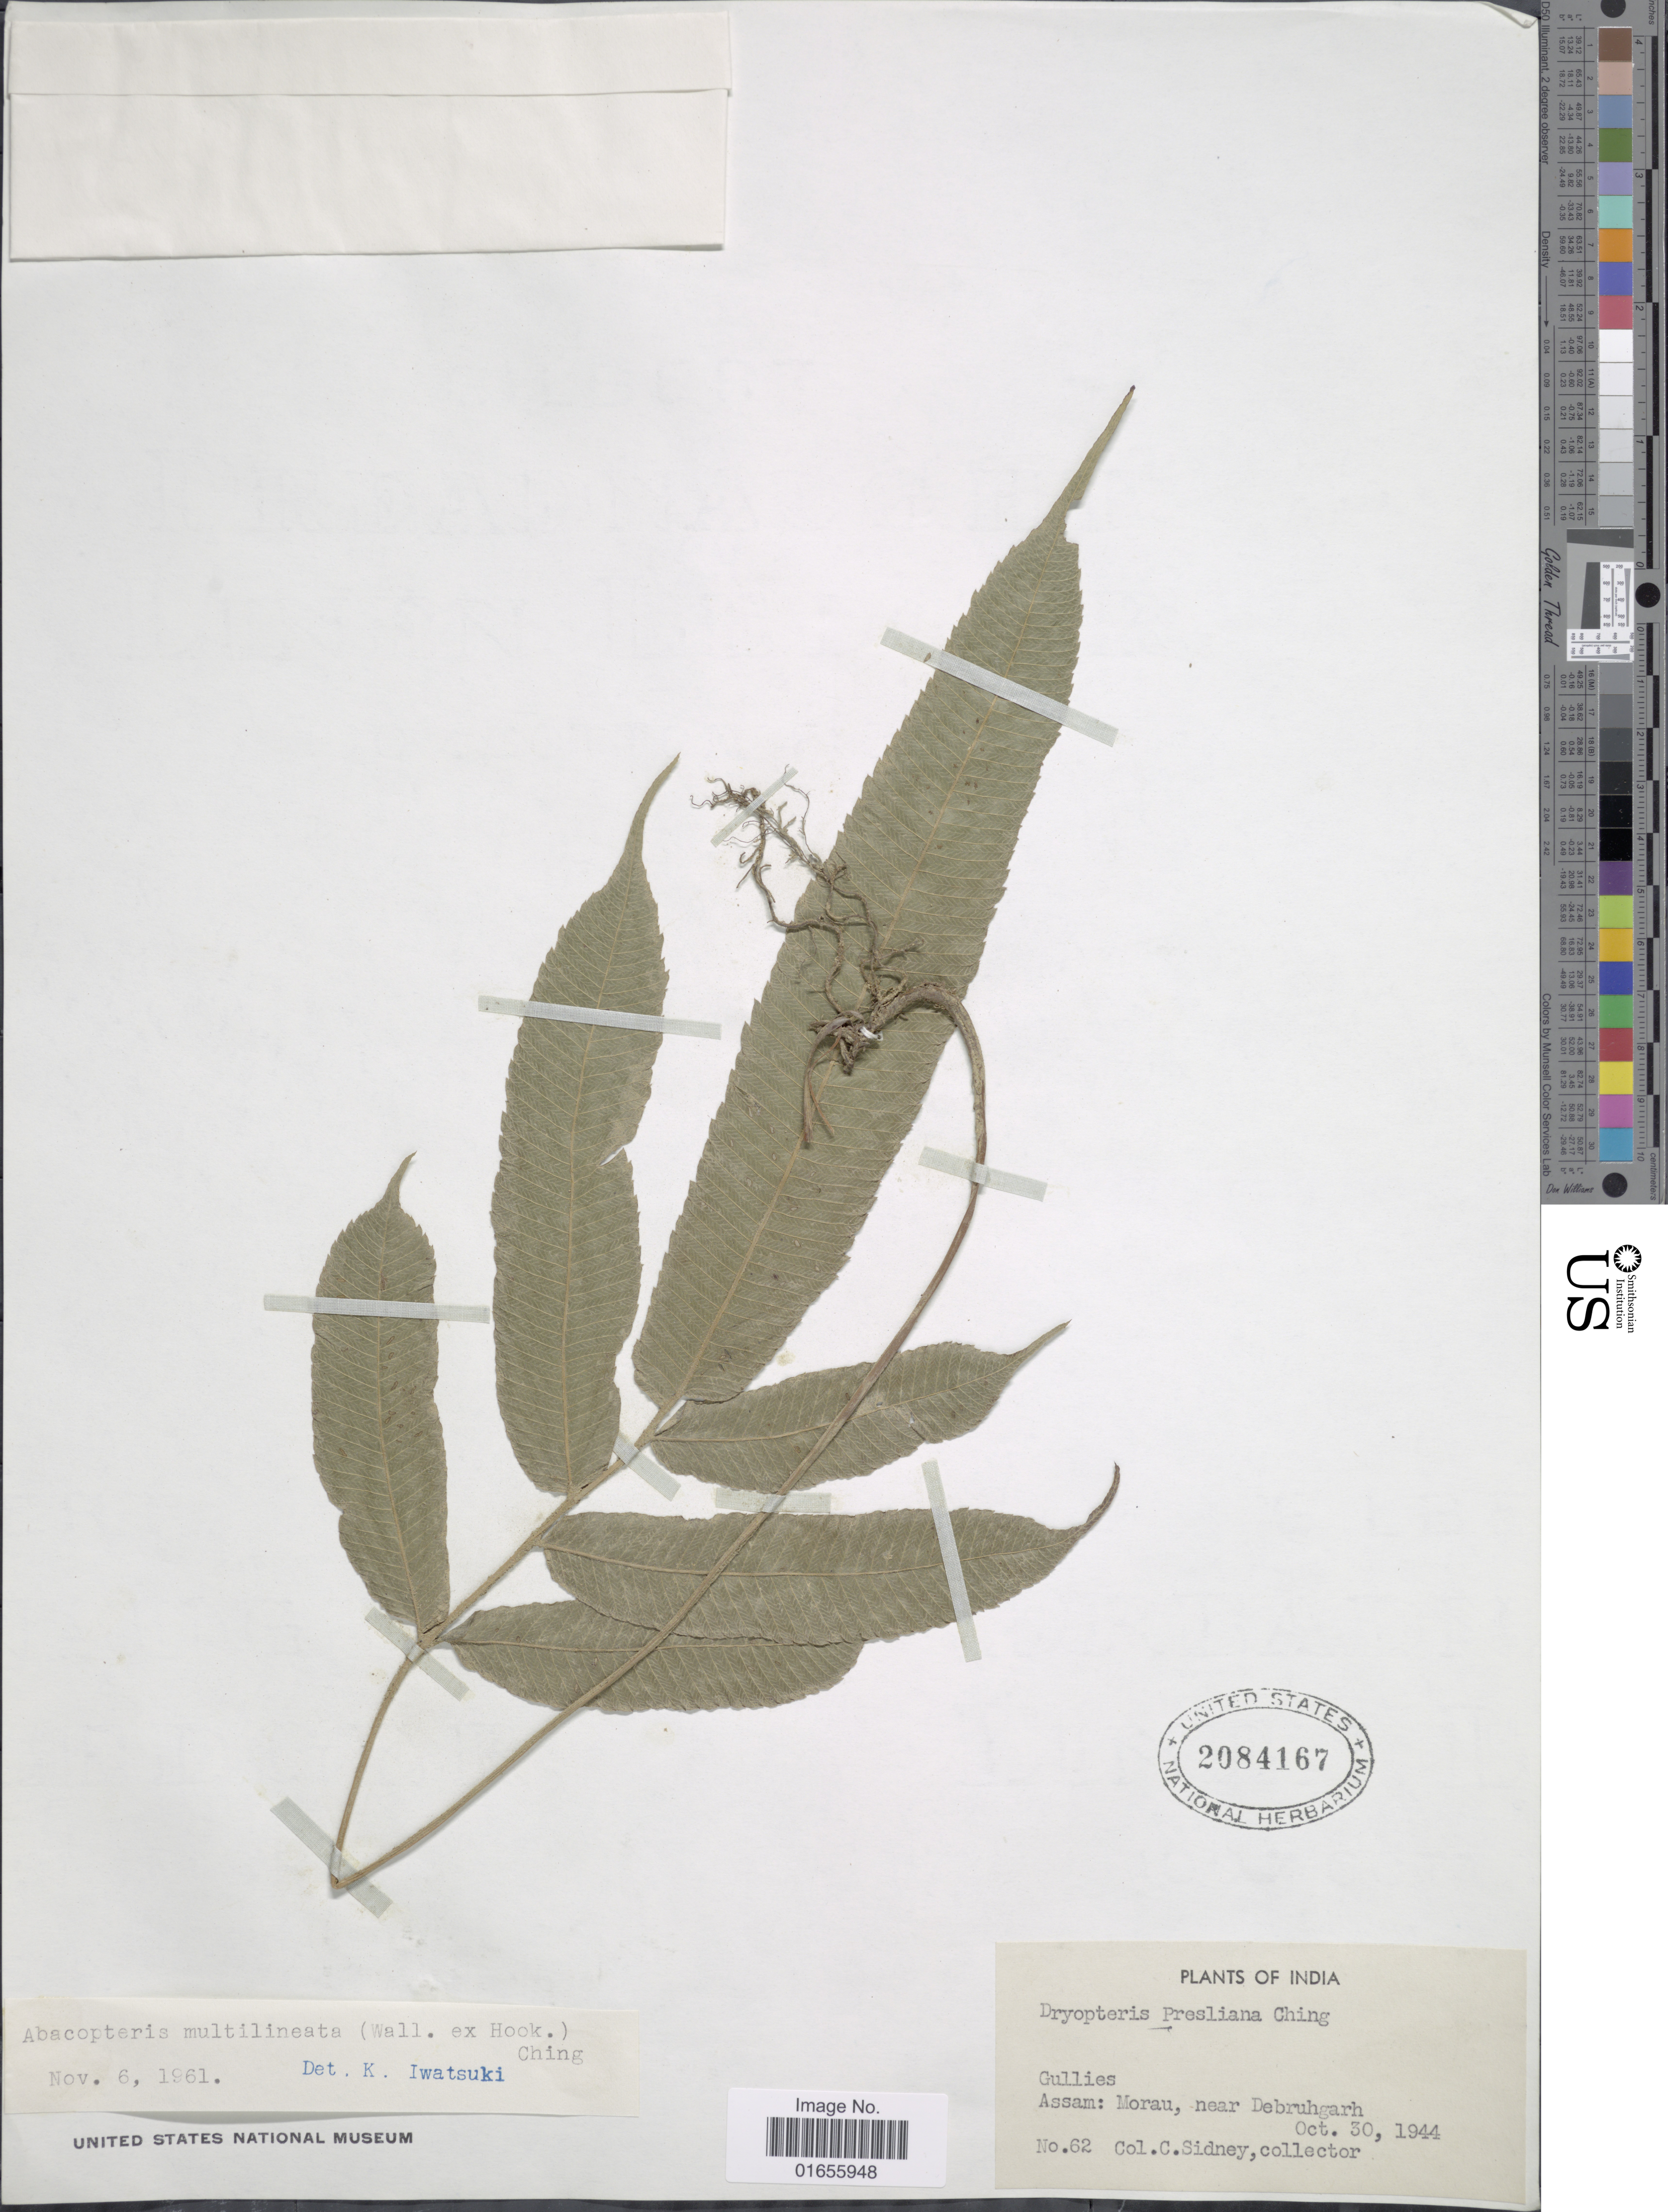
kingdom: Plantae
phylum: Tracheophyta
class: Polypodiopsida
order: Polypodiales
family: Thelypteridaceae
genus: Pronephrium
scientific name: Pronephrium nudatum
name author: (Roxb.) Holttum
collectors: C. Sidney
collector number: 62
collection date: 1944-10-30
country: India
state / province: Assam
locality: Gullies, Morau, near Debruhgarh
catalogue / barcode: US 2084167